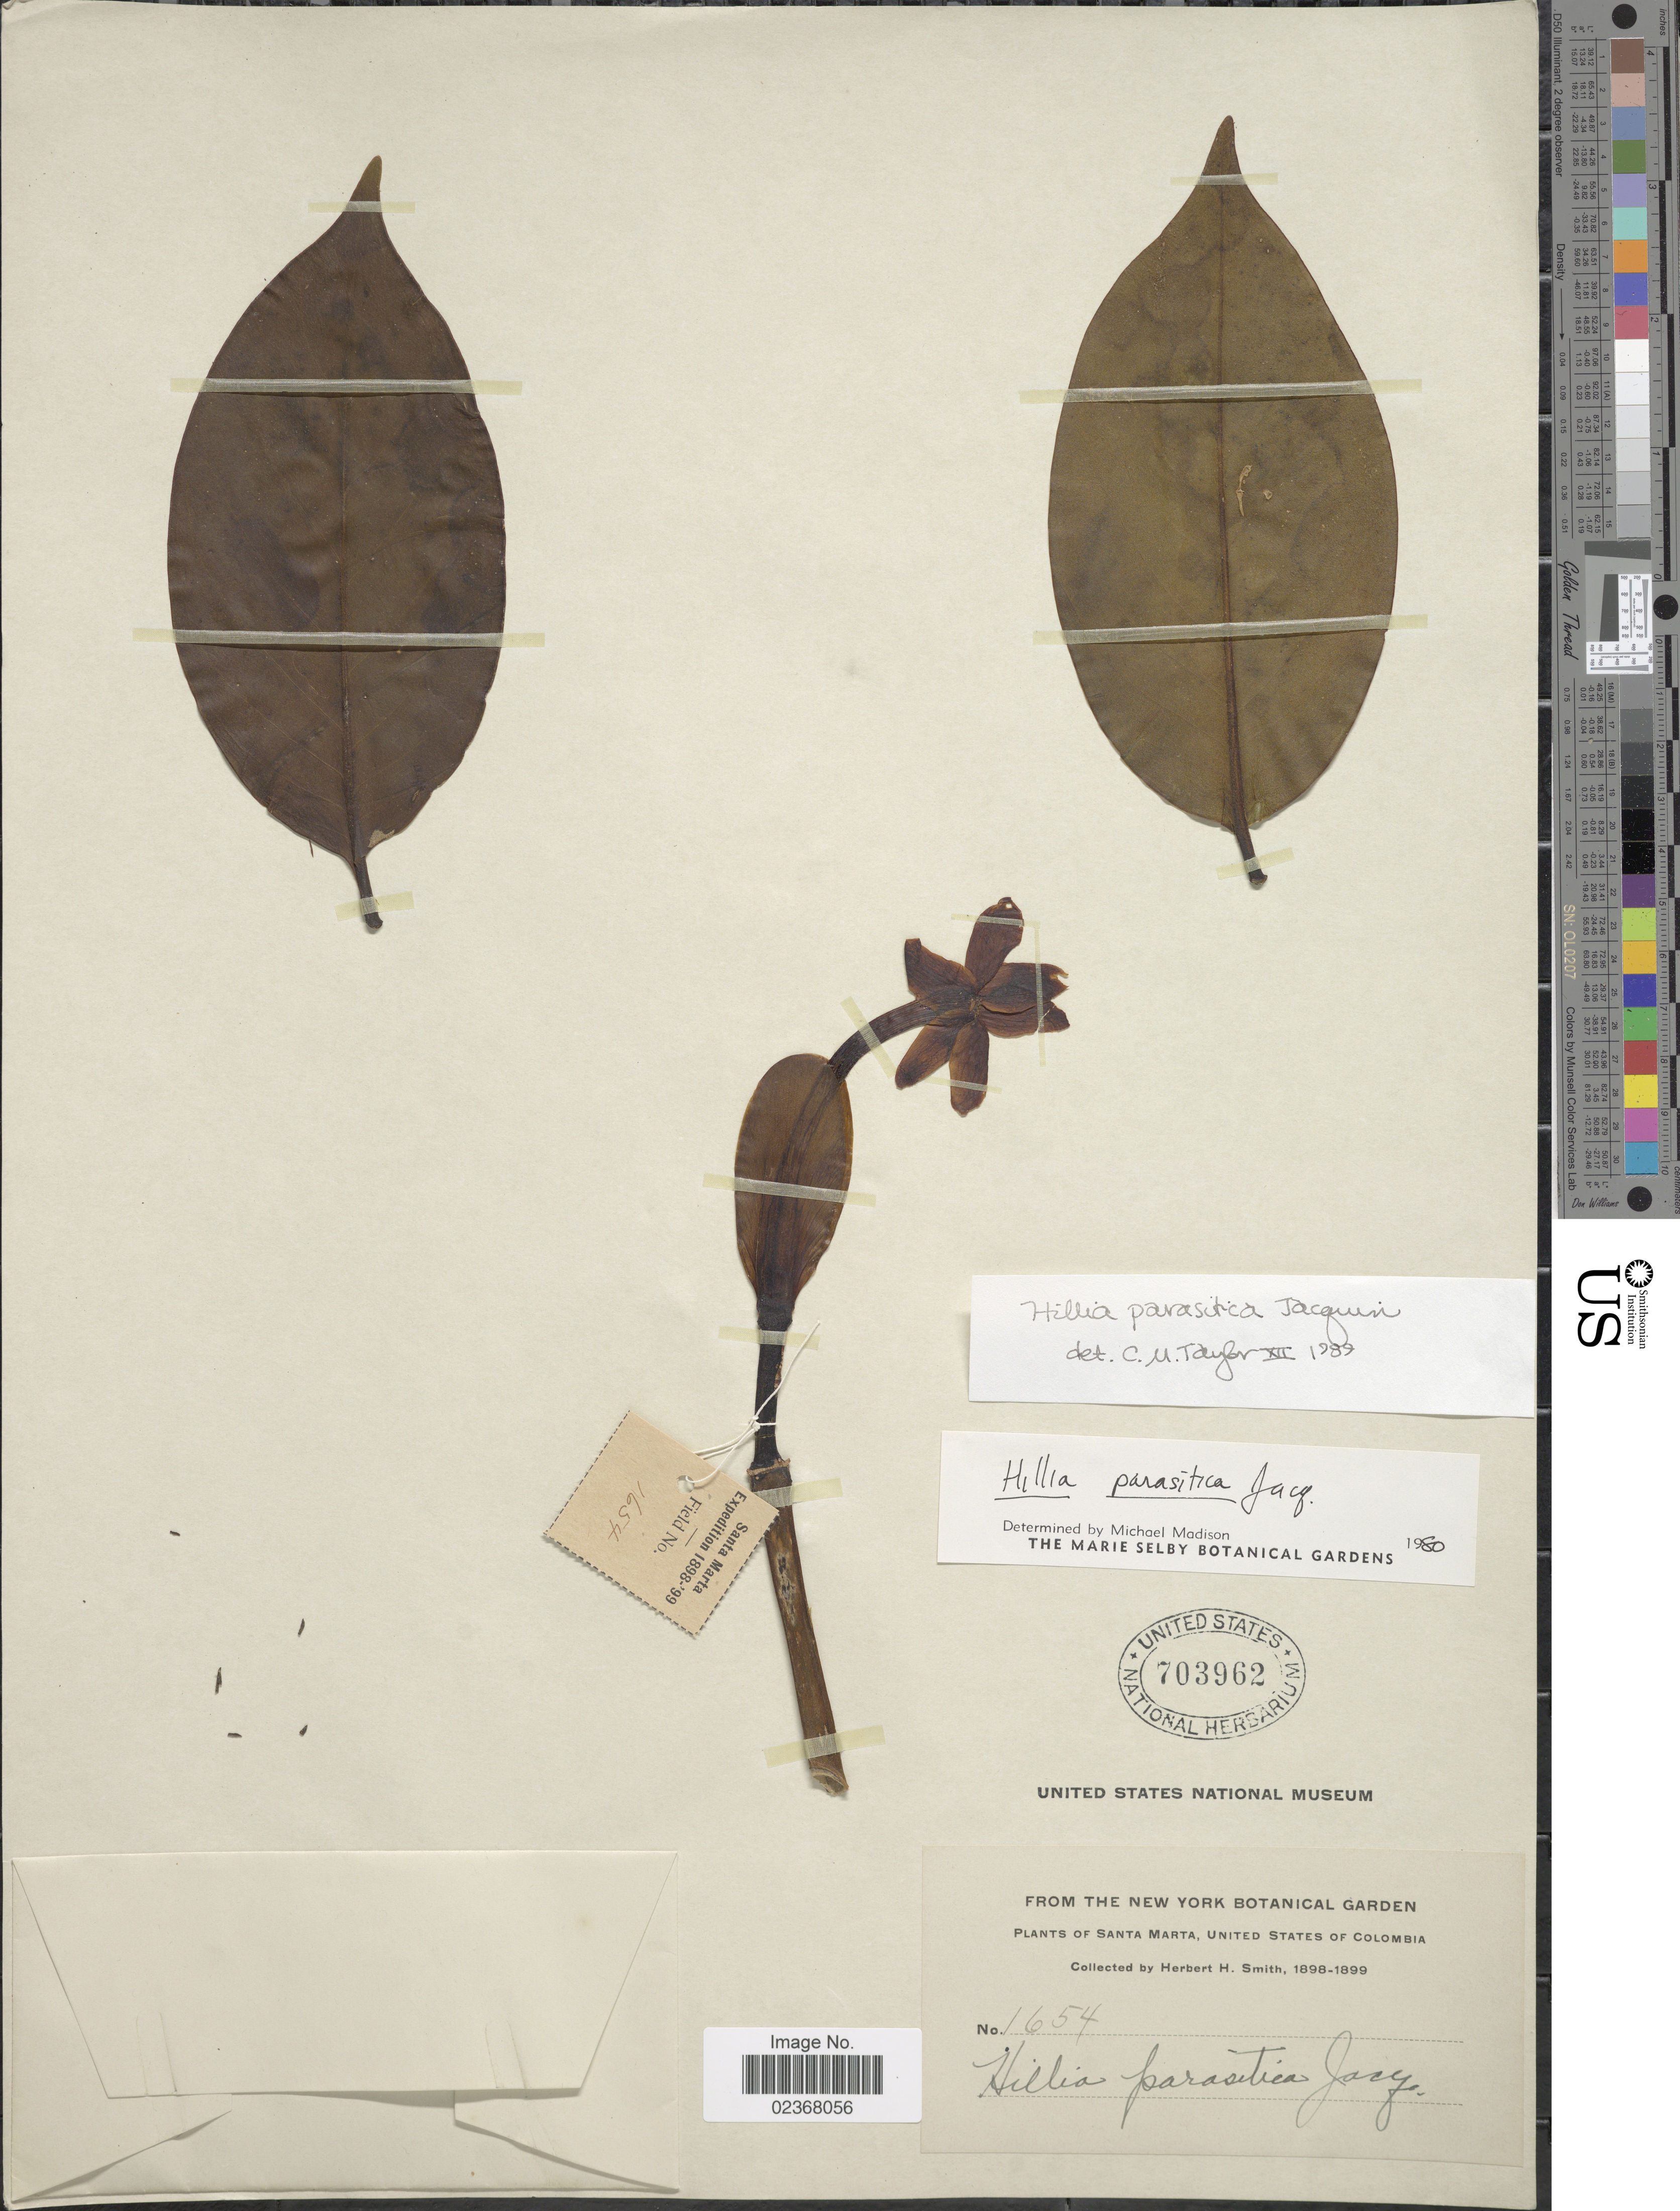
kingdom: Plantae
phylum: Tracheophyta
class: Magnoliopsida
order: Gentianales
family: Rubiaceae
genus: Hillia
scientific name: Hillia parasitica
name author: Jacq.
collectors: Herbert H. Smith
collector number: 1654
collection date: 1898/1899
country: Colombia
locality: Santa Marta, United States of Colombia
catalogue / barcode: US 703962